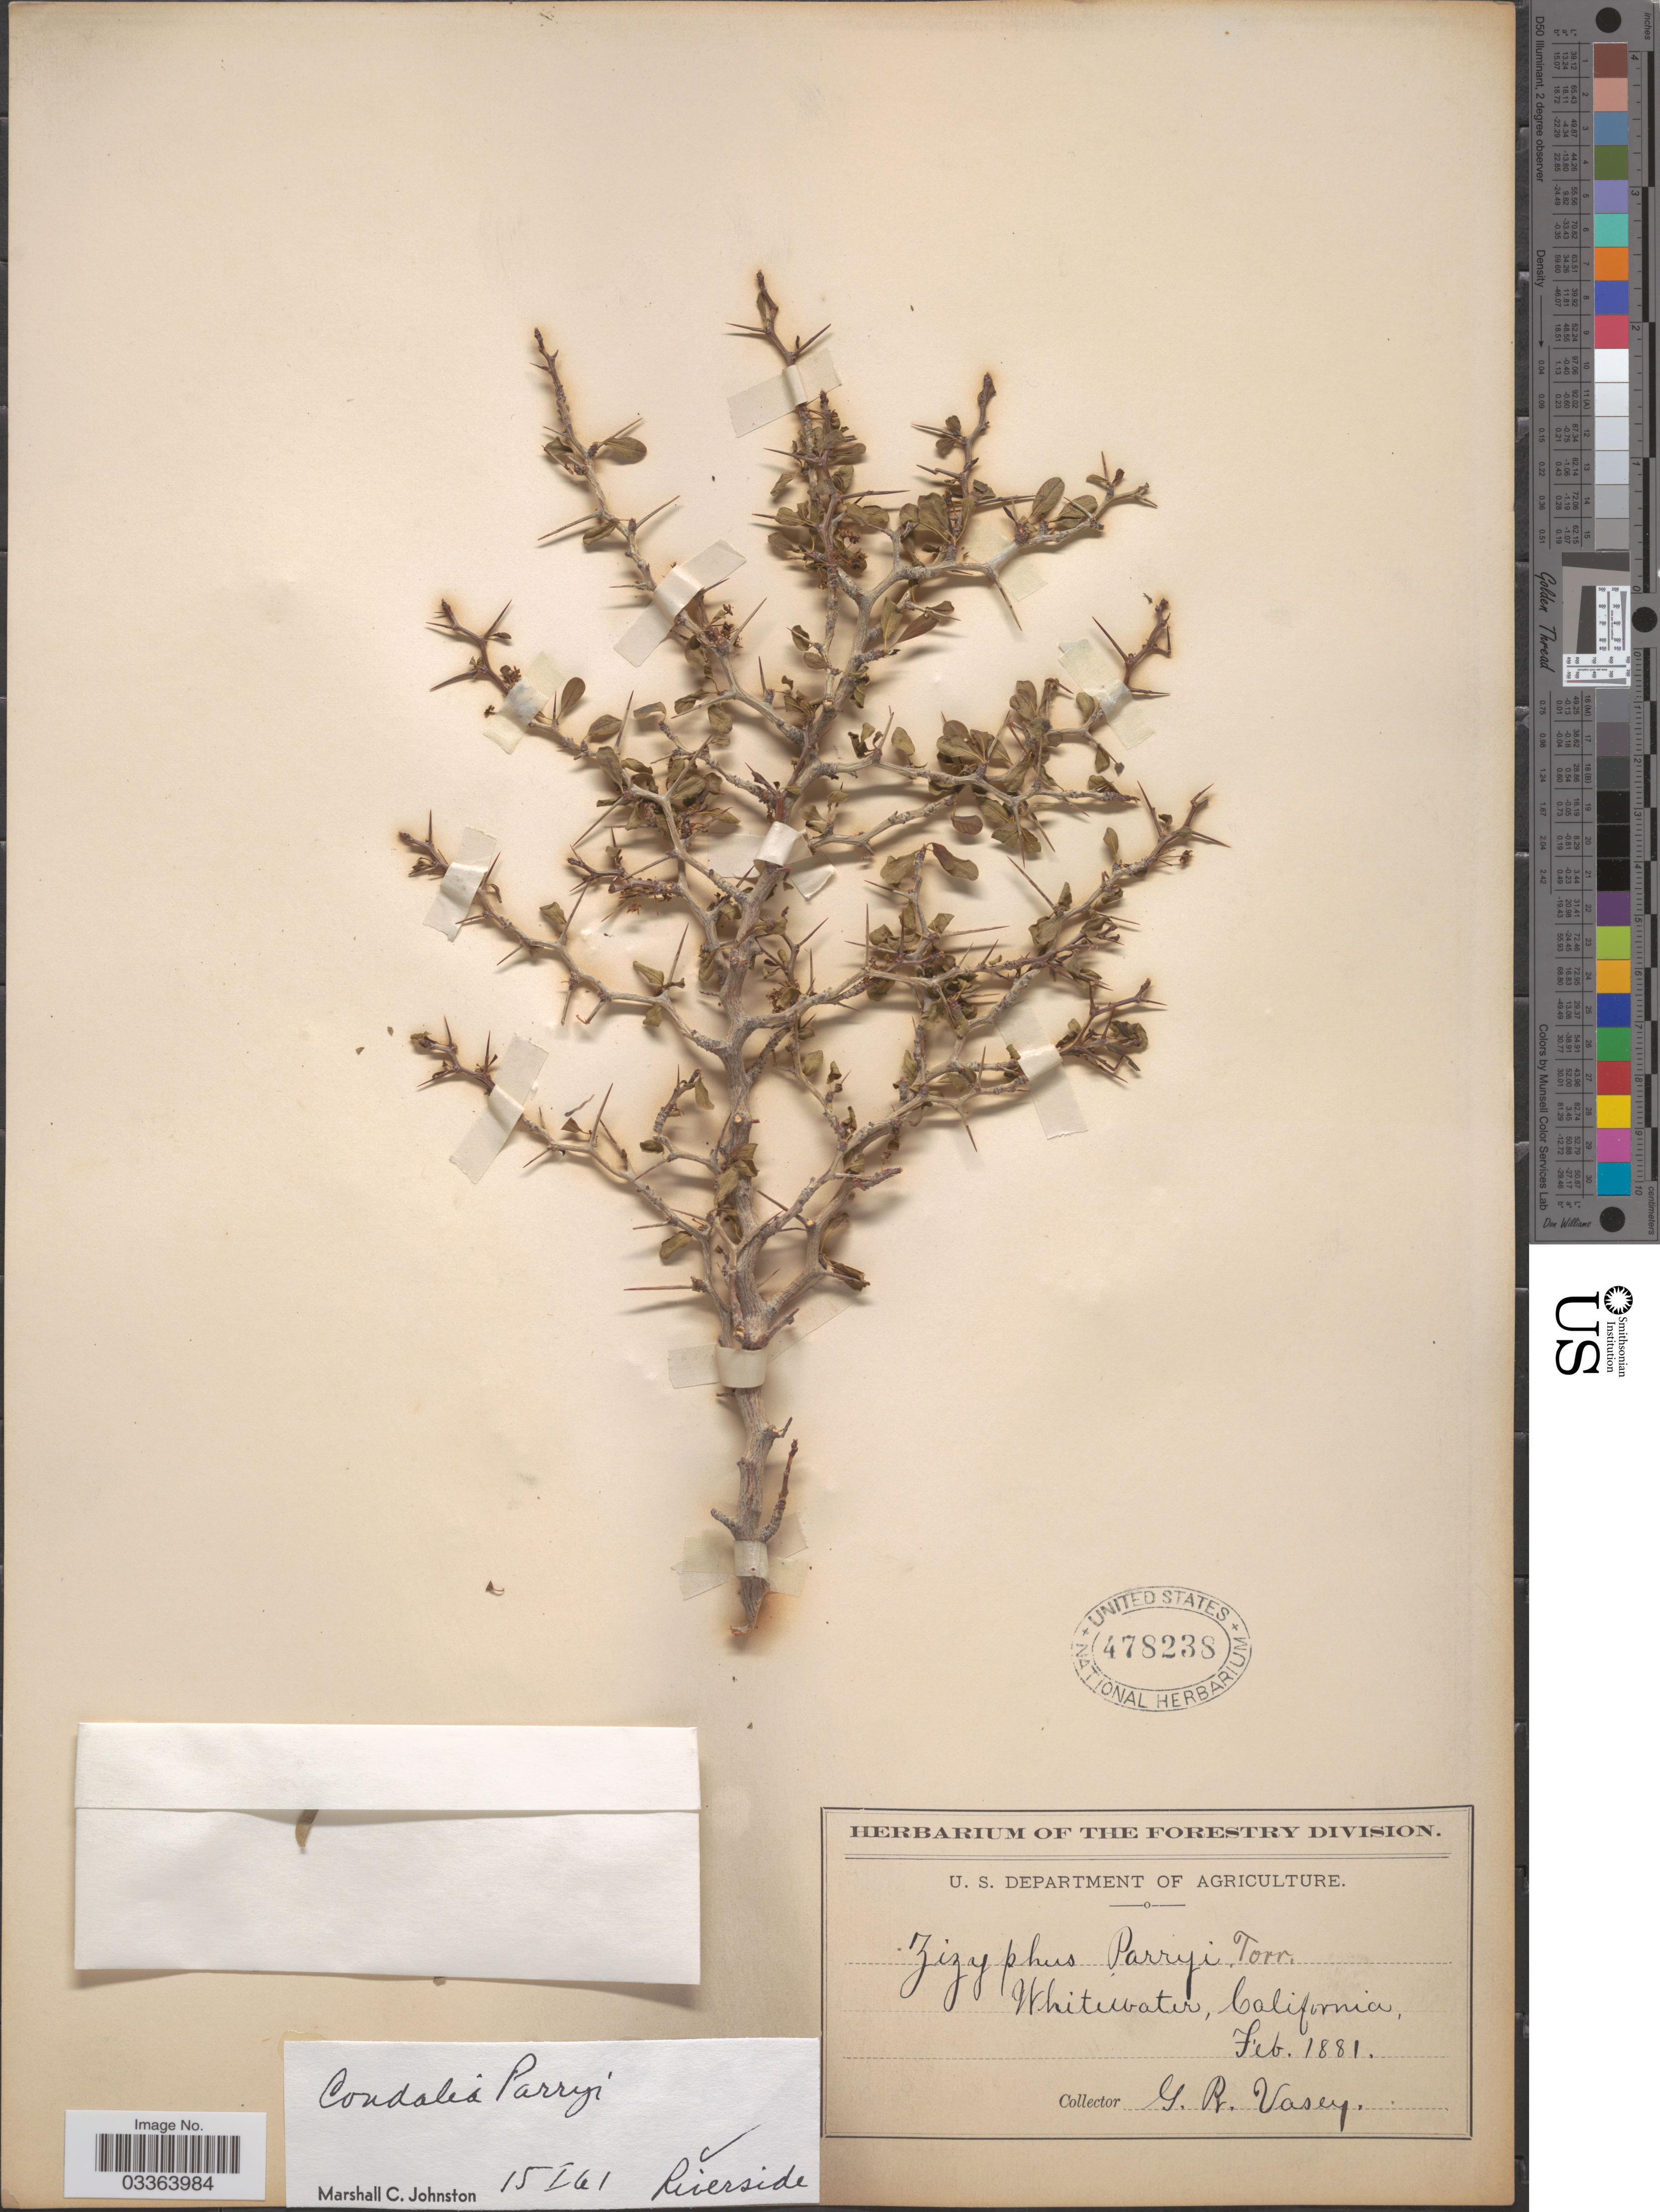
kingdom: Plantae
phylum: Tracheophyta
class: Magnoliopsida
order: Rosales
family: Rhamnaceae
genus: Pseudoziziphus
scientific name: Pseudoziziphus parryi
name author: (Torr.) Hauenschild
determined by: Strong, Mark T., (BOT), Smithsonian Institution - National Museum of Natural History (UNITED STATES)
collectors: G. R. Vasey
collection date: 1881-02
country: United States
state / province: California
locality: Whitewater.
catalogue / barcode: US 478238